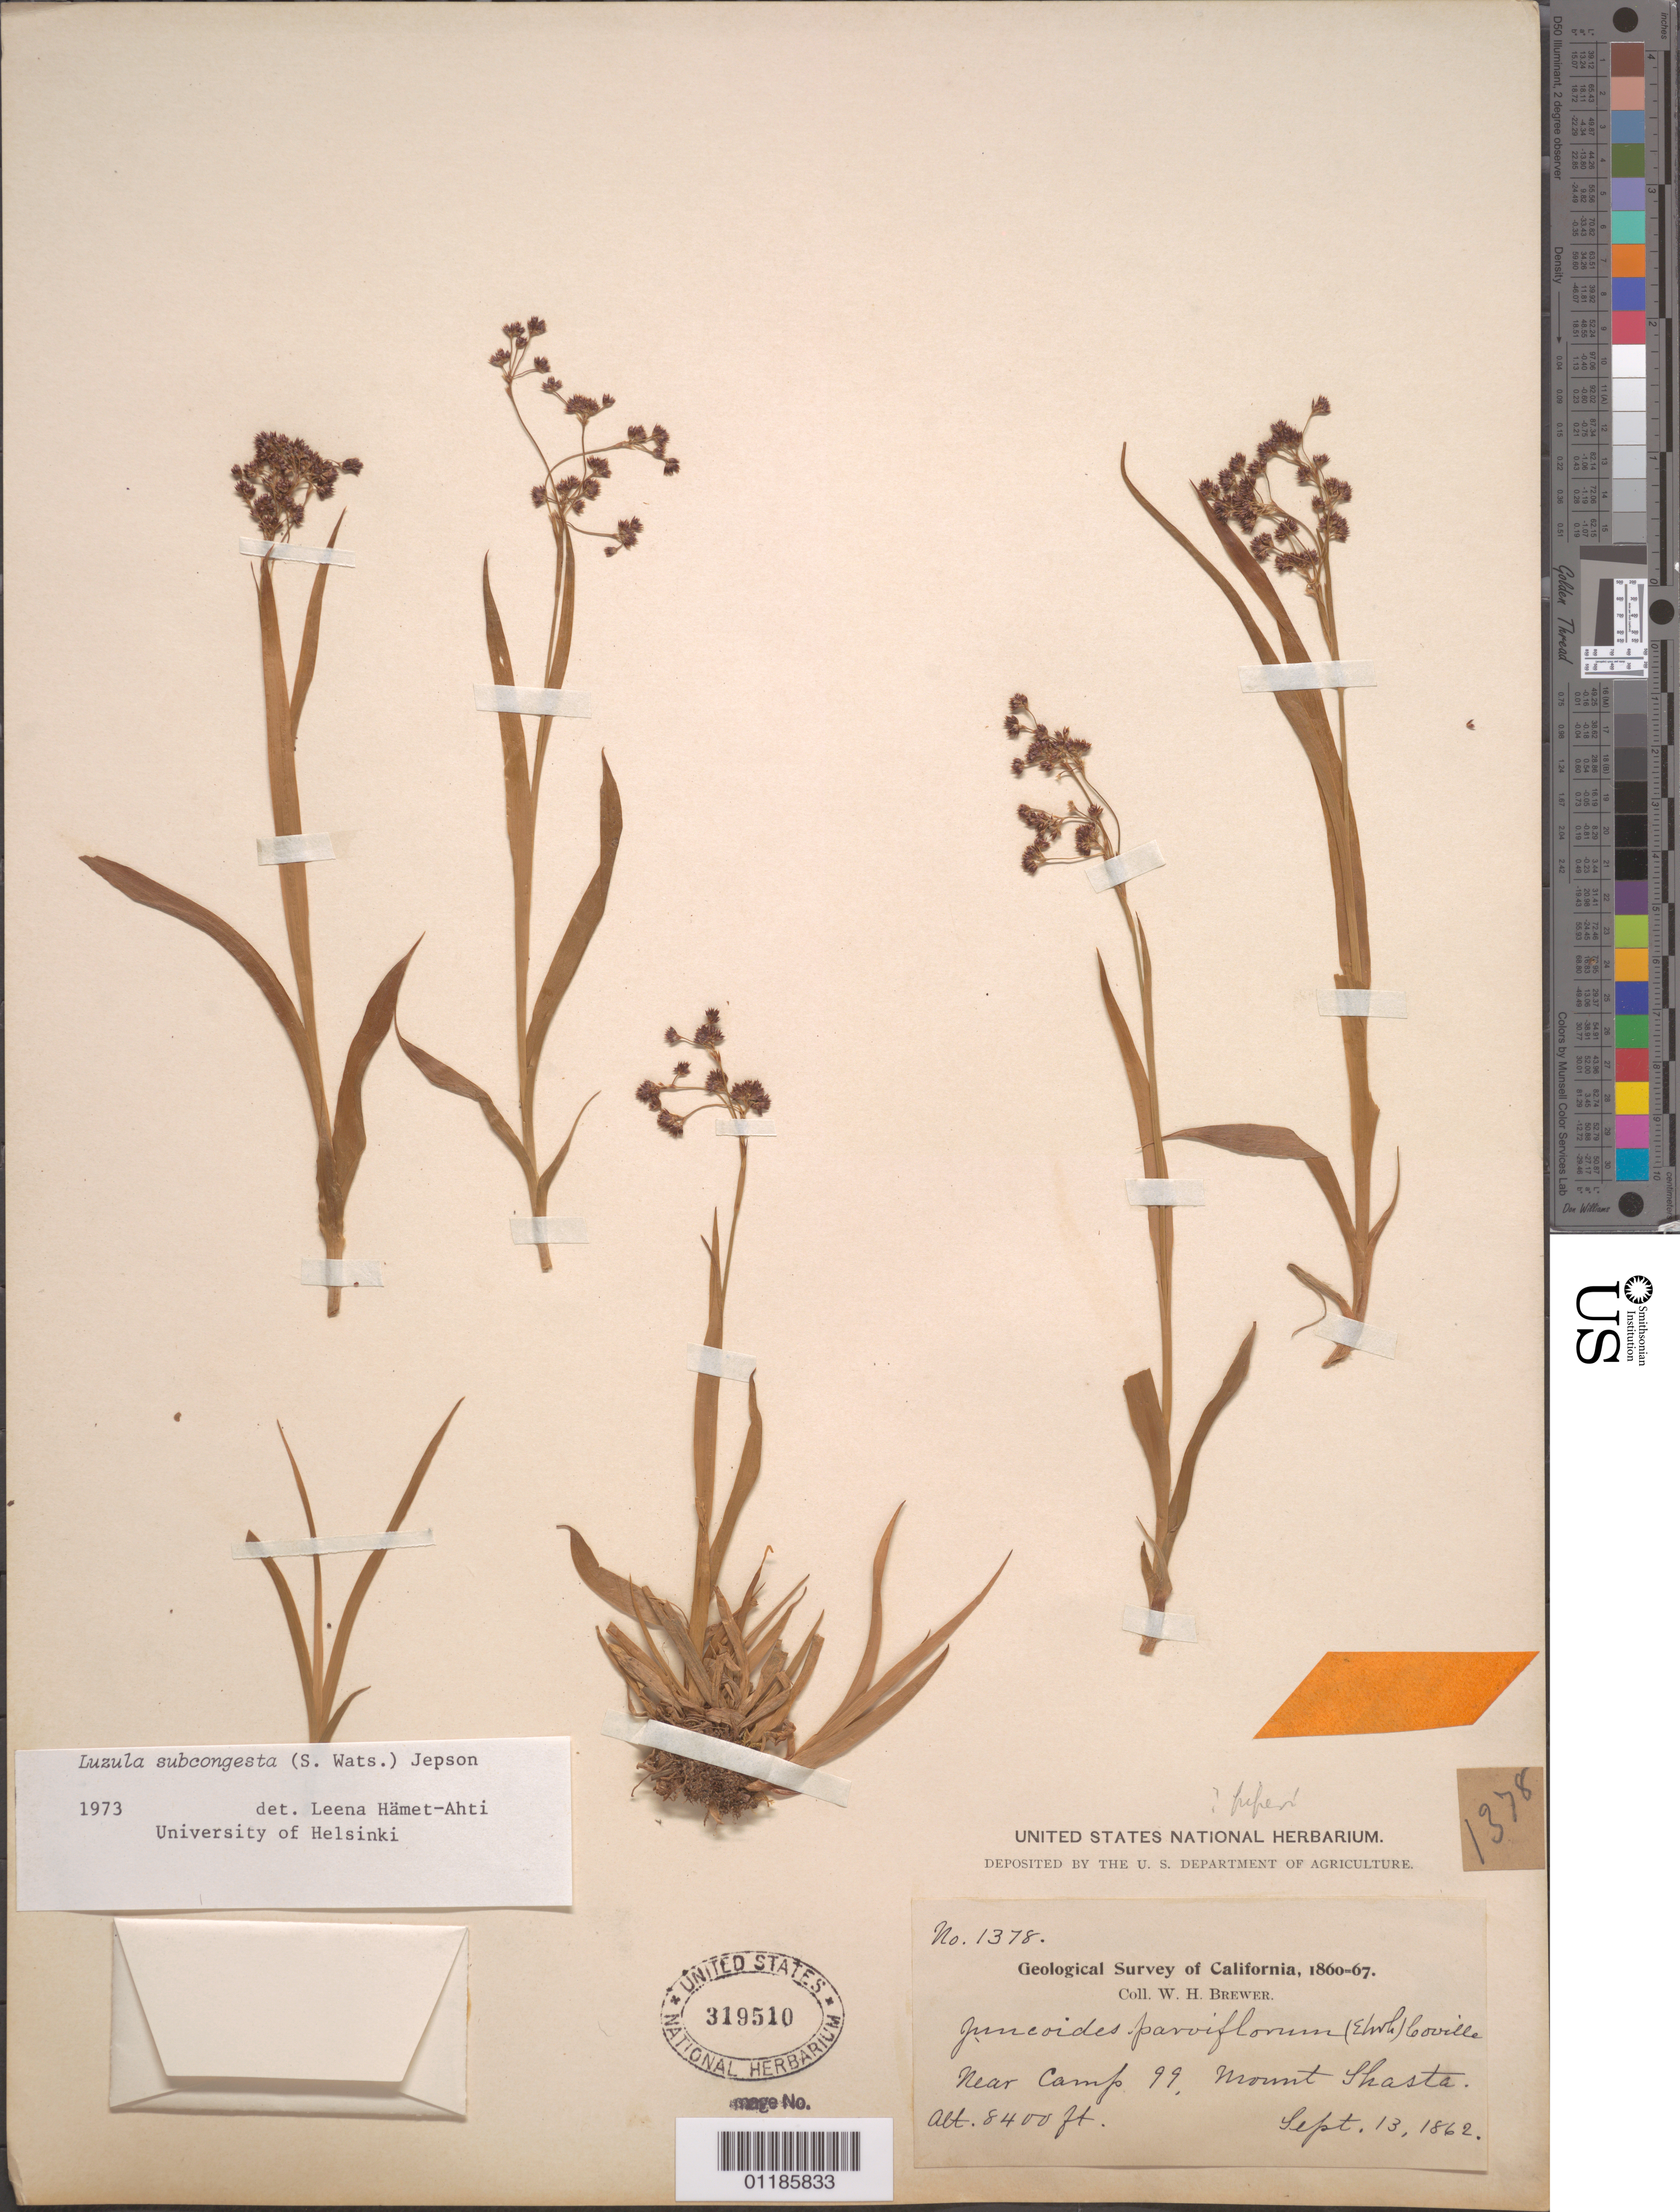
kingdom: Plantae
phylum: Tracheophyta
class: Liliopsida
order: Poales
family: Juncaceae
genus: Luzula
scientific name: Luzula subcongesta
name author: (S. Watson) Jeps.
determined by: Hämet-Ahti, Leena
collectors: W. H. Brewer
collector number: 1378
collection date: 1862-09-13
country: United States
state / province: California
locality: near Camp 99, Mount Shasta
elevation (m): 2560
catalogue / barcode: US 319510